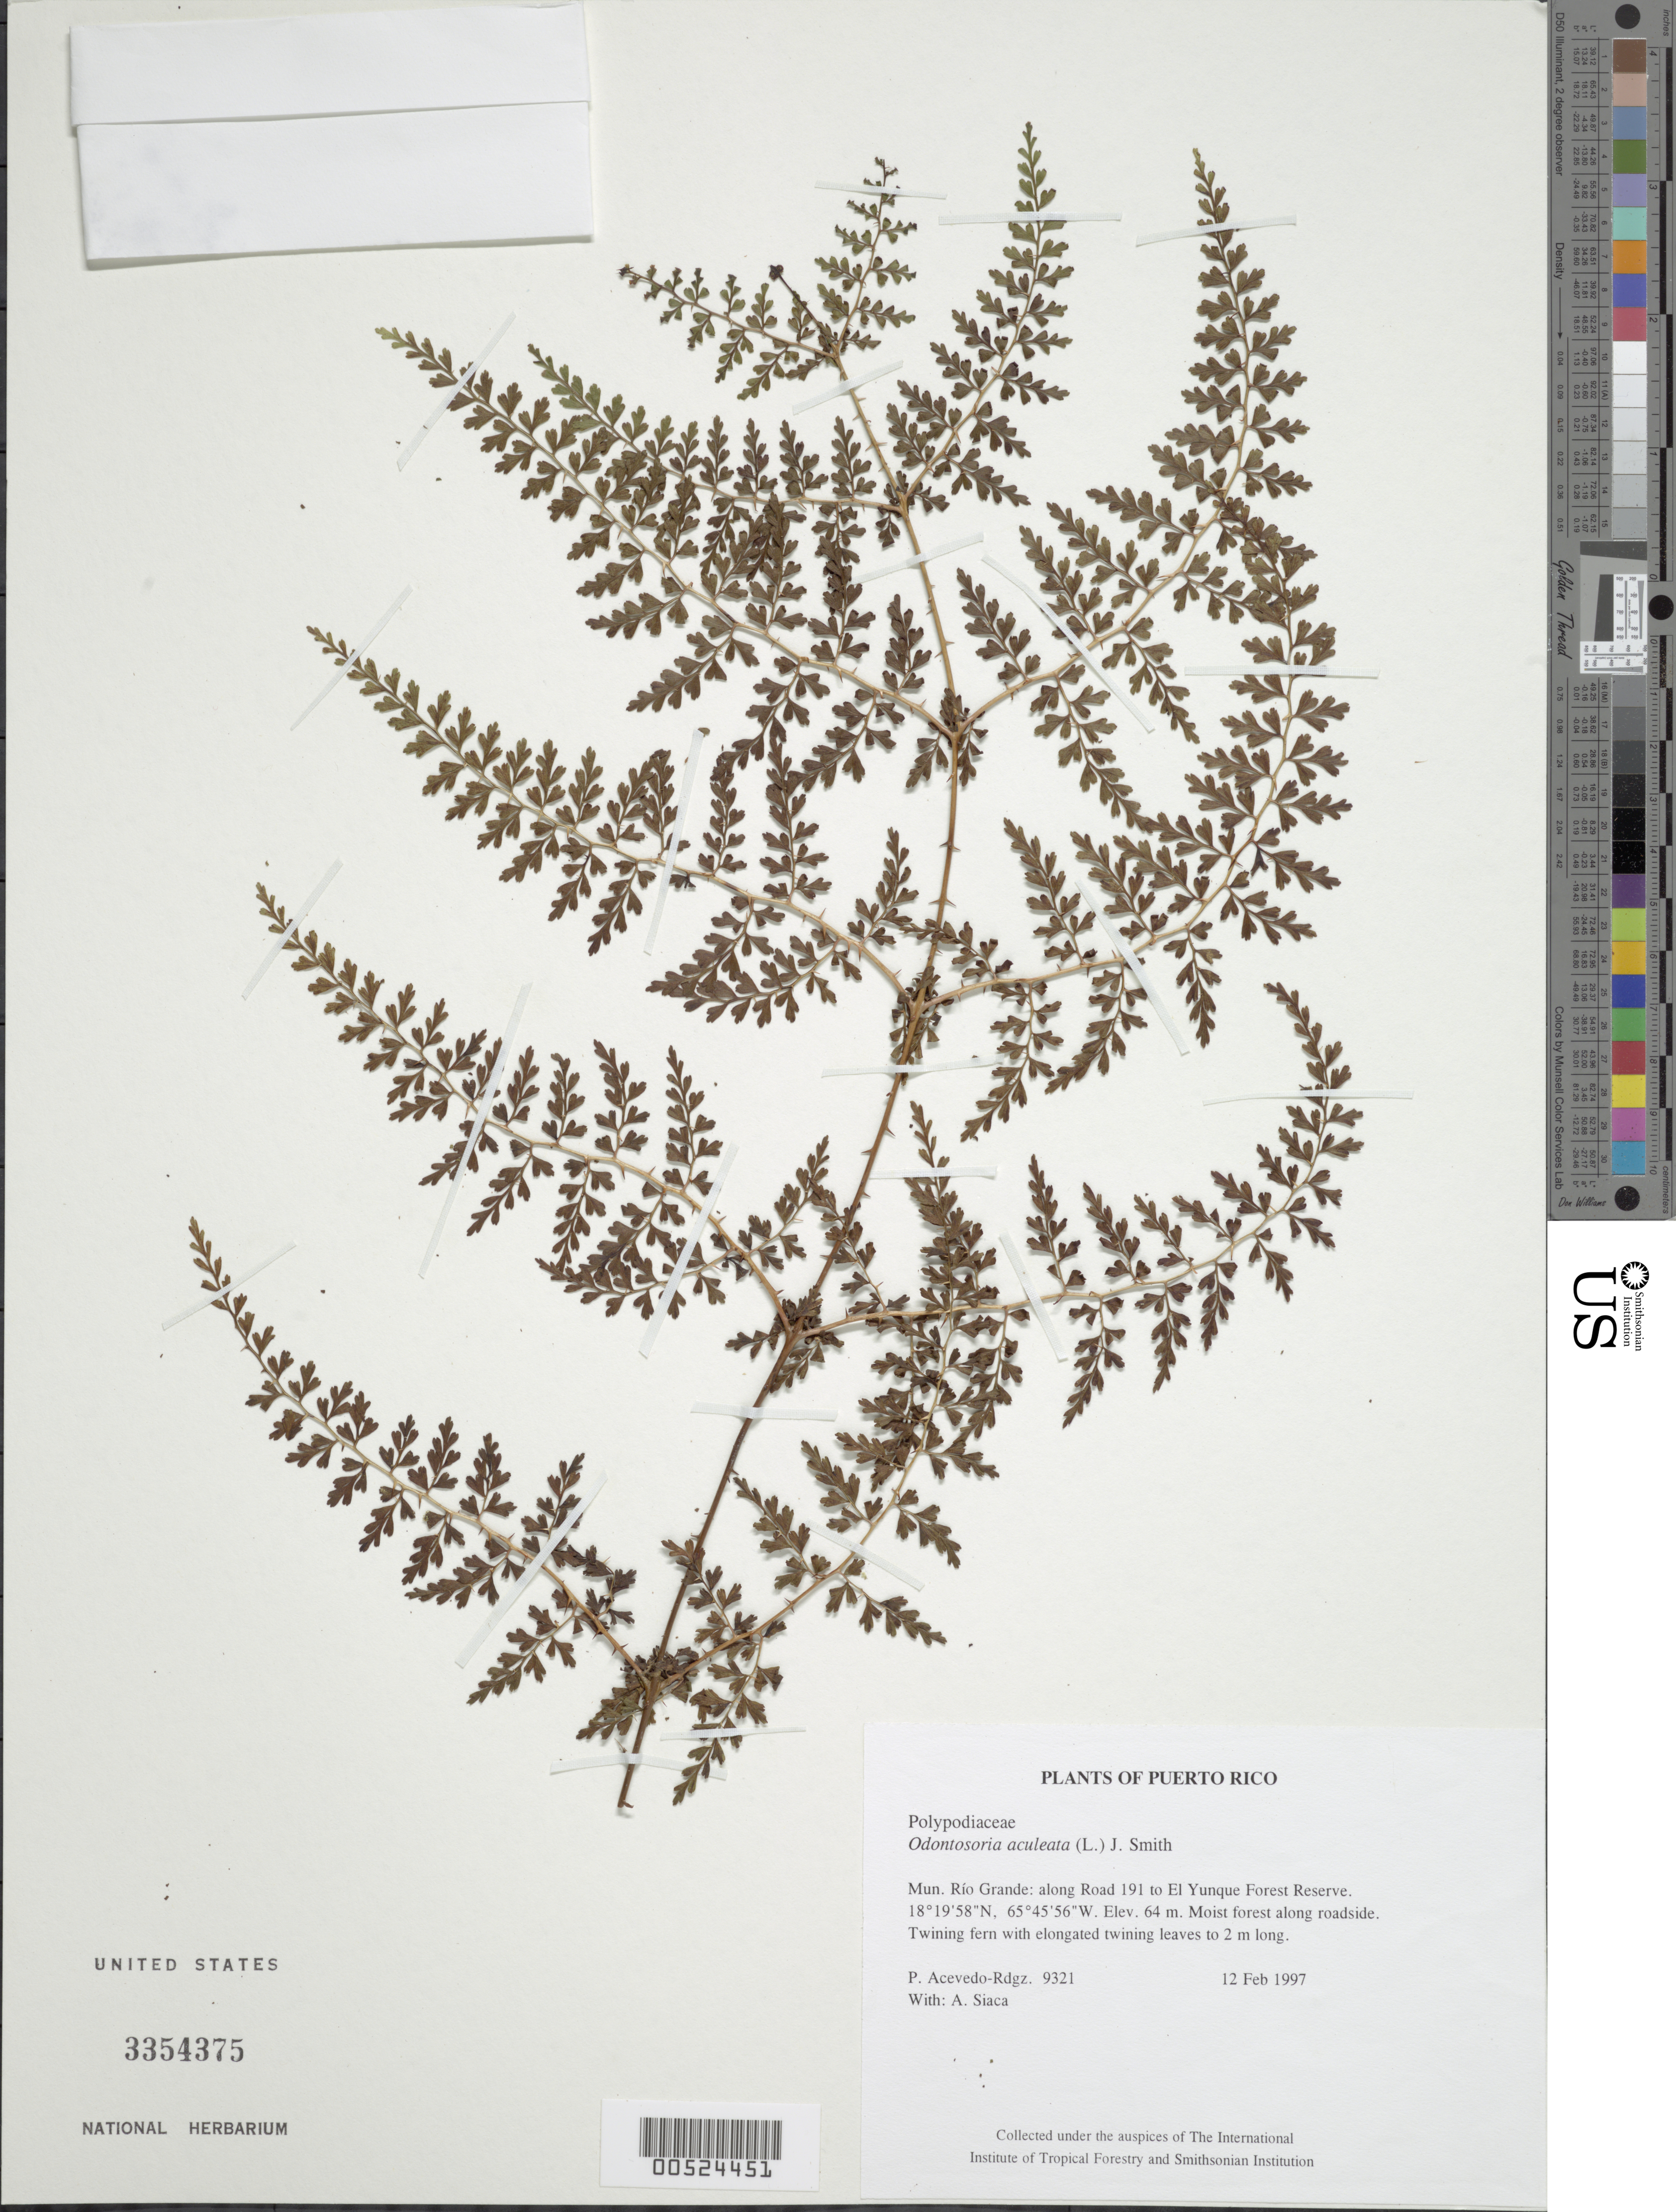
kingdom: Plantae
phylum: Tracheophyta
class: Polypodiopsida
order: Polypodiales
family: Lindsaeaceae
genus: Odontosoria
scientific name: Odontosoria aculeata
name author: (L.) J. Sm.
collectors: P. Acevedo-Rodr. & A. Siaca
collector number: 9321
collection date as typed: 12 Feb 1997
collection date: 1997-02-12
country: Puerto Rico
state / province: Río Grande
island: Puerto Rico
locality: Río Grande: along Road 191 to El Yunque Forest Reserve.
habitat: Moist forest along roadside.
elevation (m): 64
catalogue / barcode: US 3354375